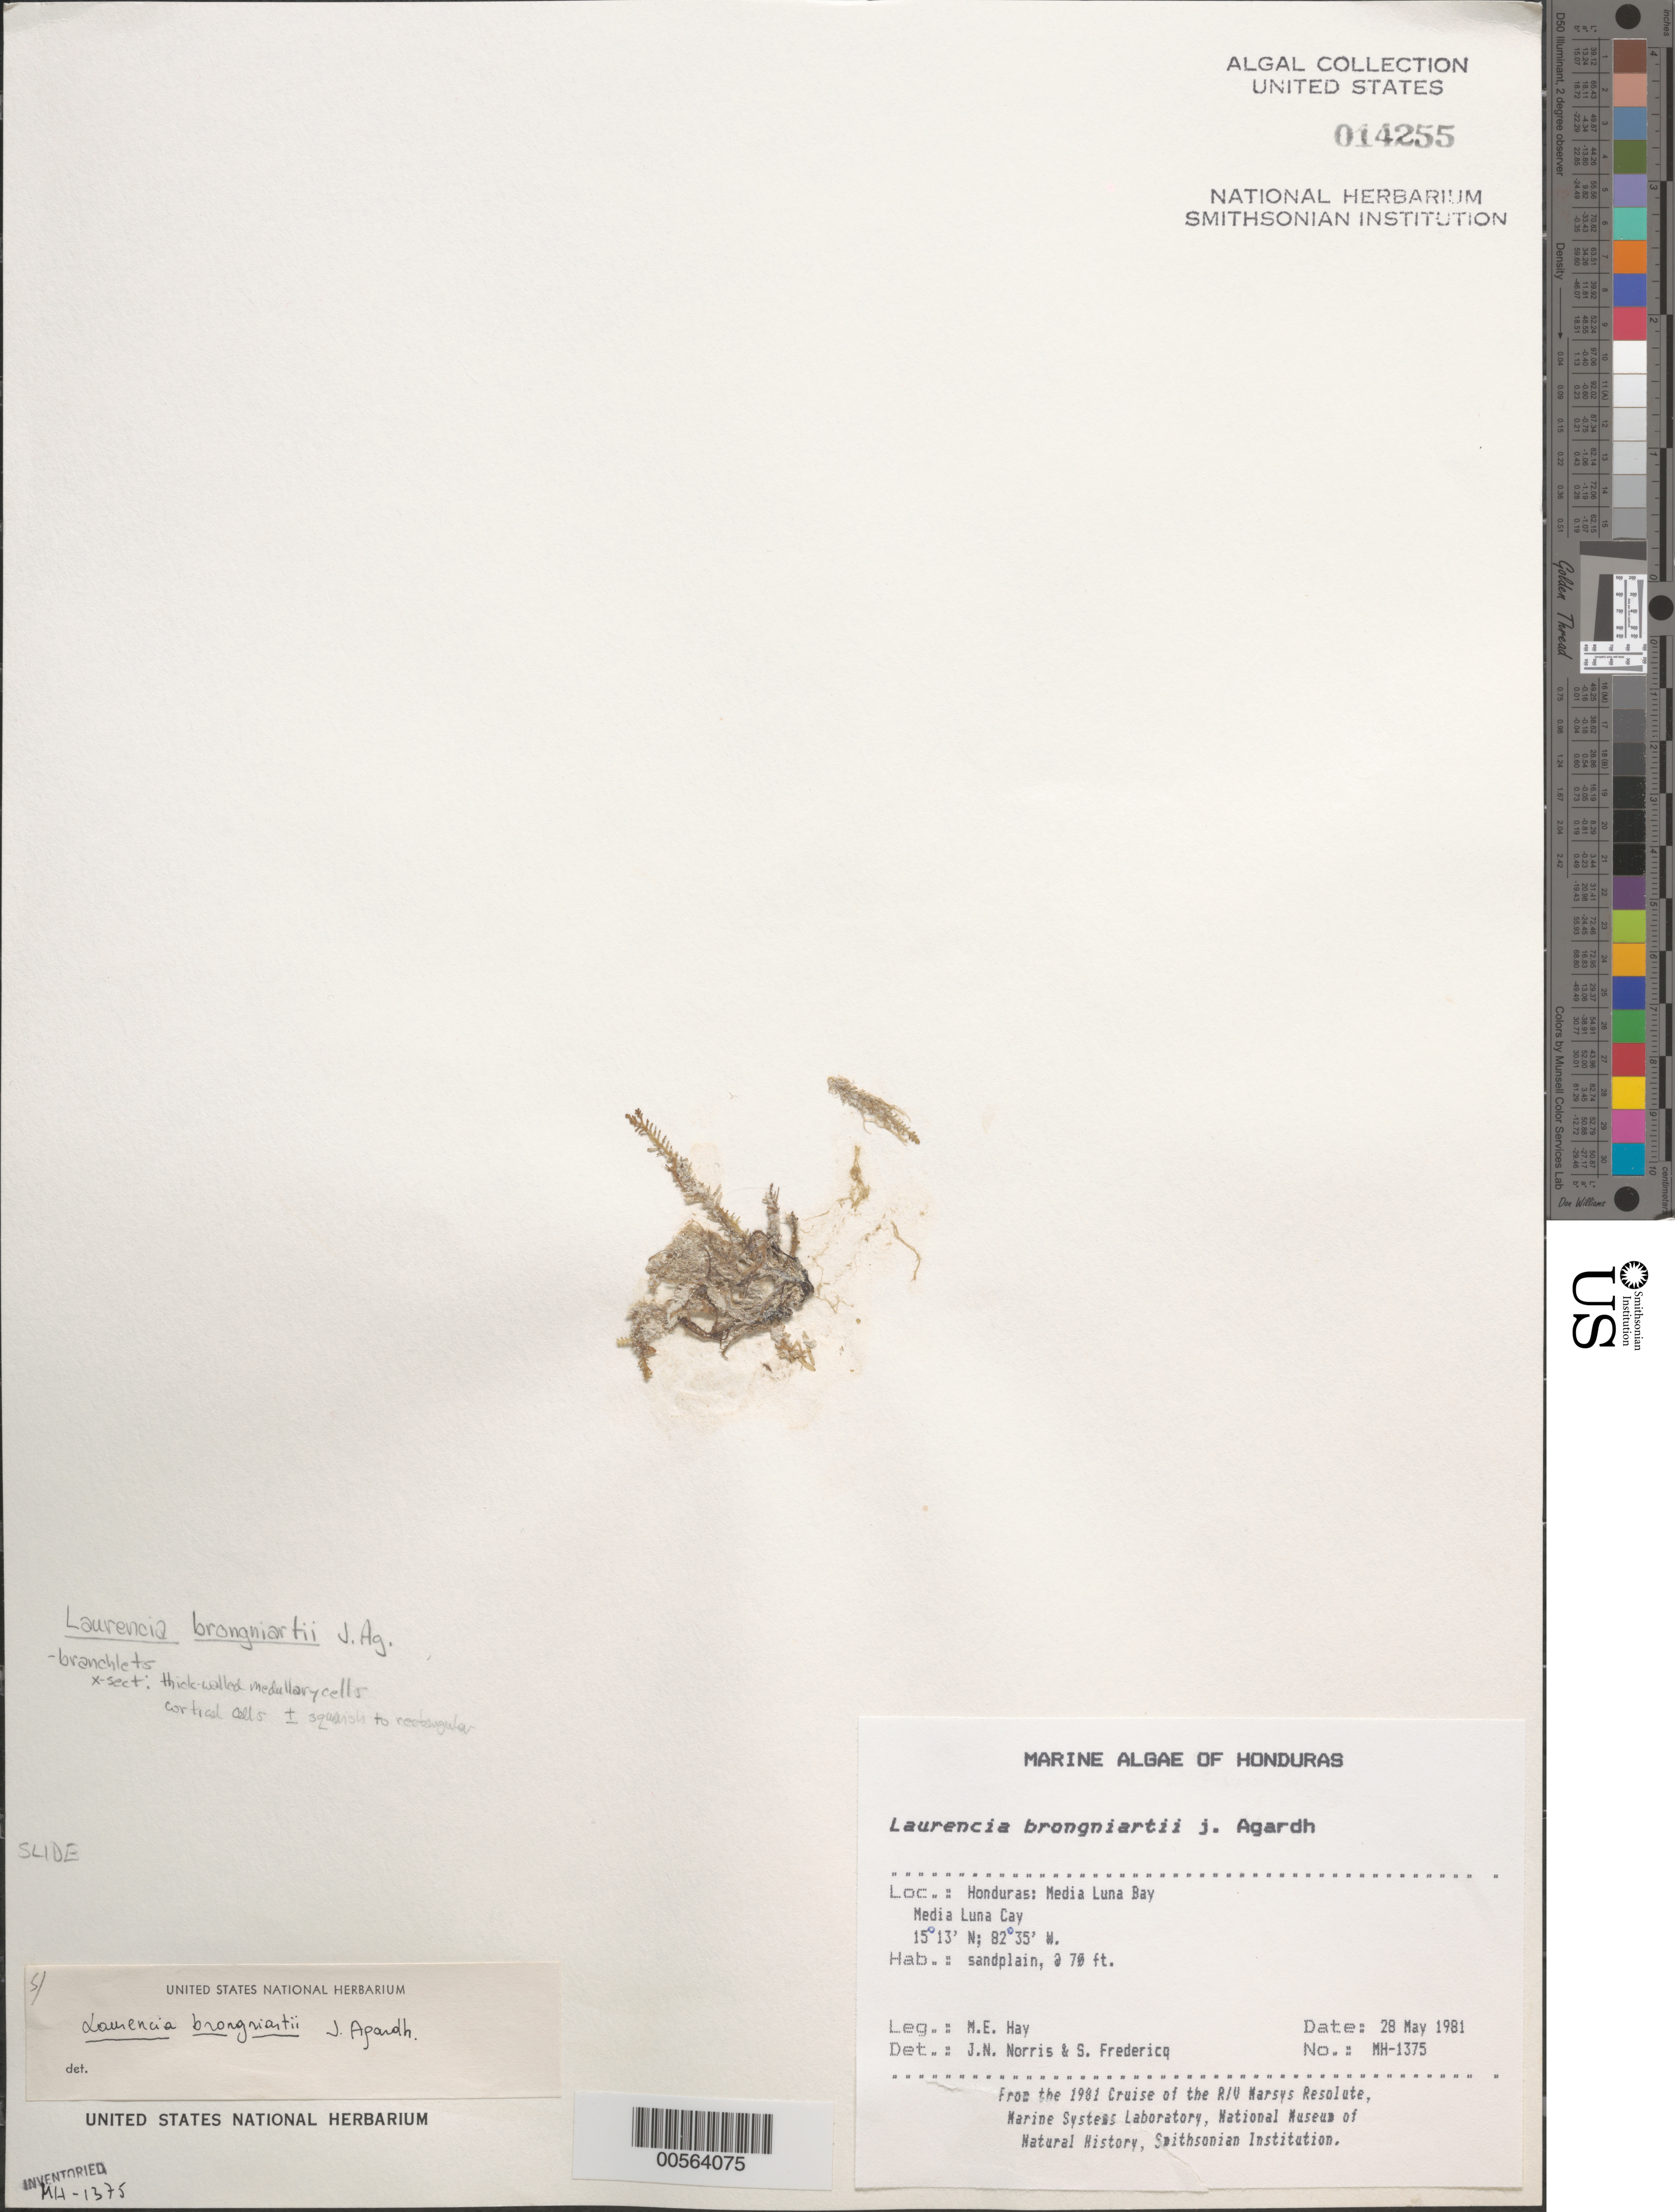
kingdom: Plantae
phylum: Rhodophyta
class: Florideophyceae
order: Ceramiales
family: Rhodomelaceae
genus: Laurencia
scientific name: Laurencia brongniartii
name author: J. Agardh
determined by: Norris, J. N.; Fredericq, S.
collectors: M. E. Hay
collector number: MEH-1375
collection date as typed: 28 May 1981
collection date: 1981-05-28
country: Honduras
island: Media Luna Cay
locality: Media Luna Bay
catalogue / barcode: US 14255